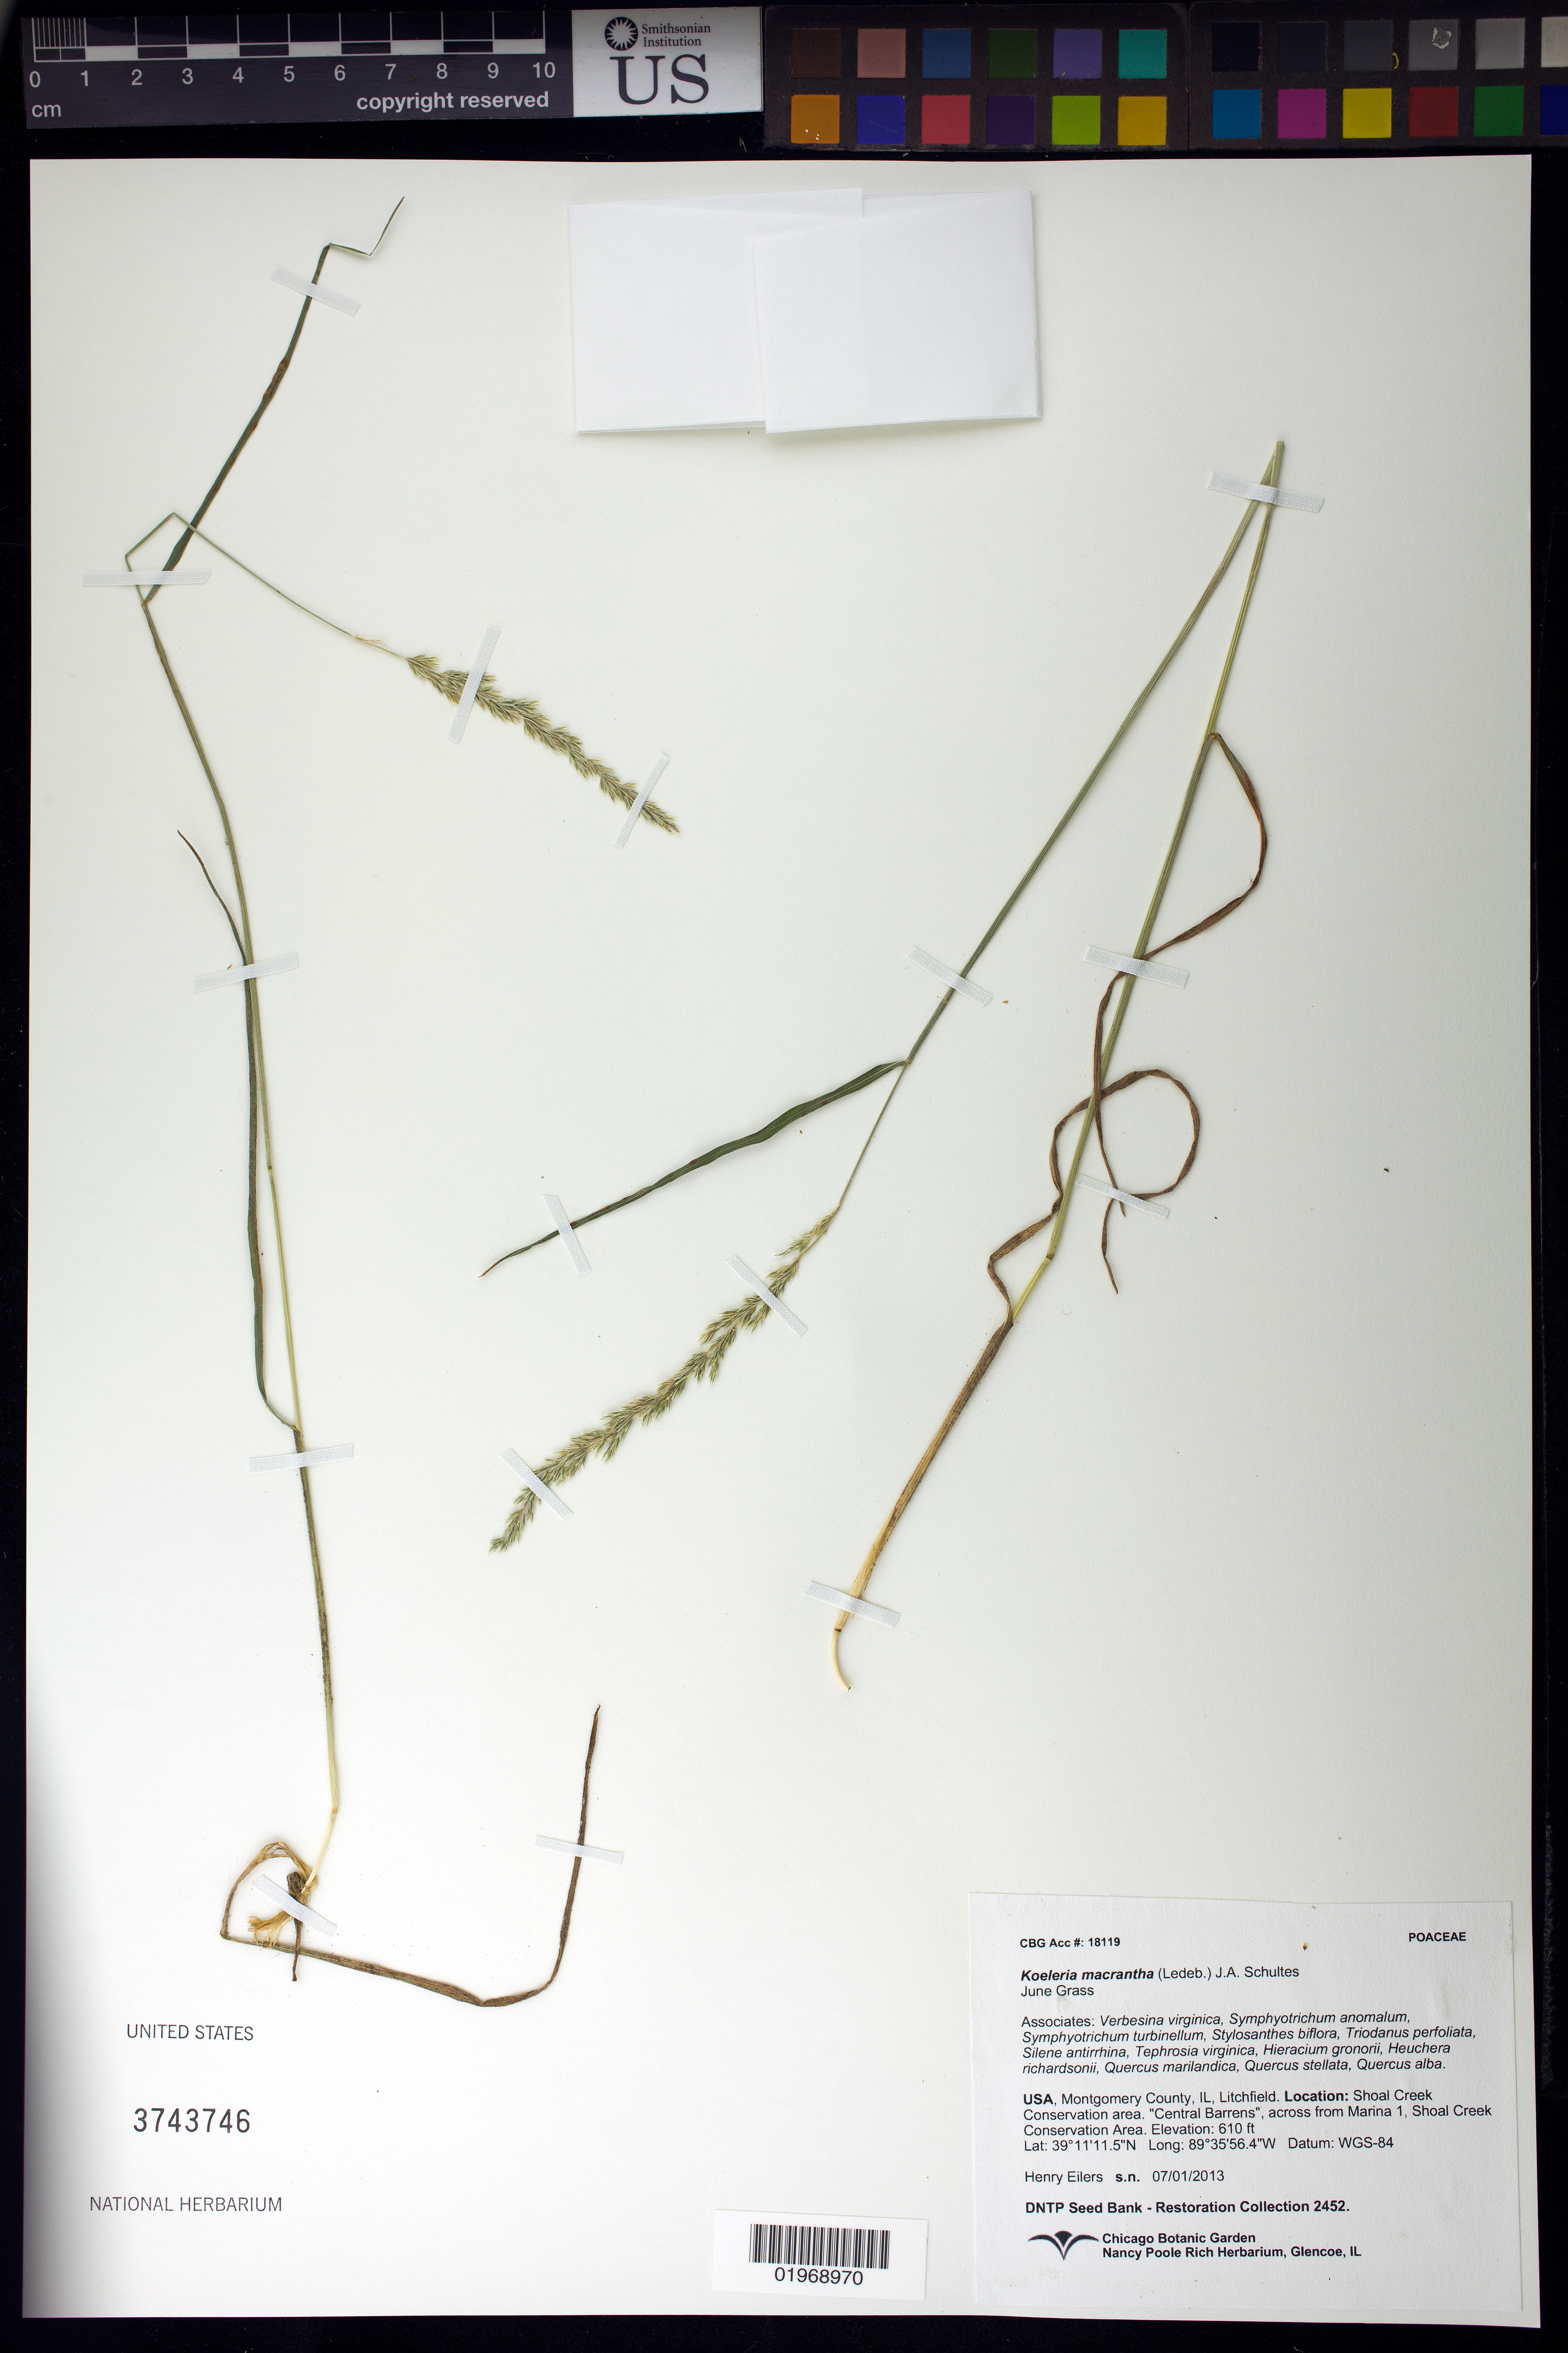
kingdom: Plantae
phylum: Tracheophyta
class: Liliopsida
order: Poales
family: Poaceae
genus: Koeleria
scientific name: Koeleria macrantha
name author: (Ledeb.) Schult.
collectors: H. Eilers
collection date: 2013-07-01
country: United States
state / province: Illinois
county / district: Montgomery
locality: Litchfield, Shoal Creek Conservation Area. "Central Barrens", across from Marina 1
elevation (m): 186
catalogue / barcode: US 3743746